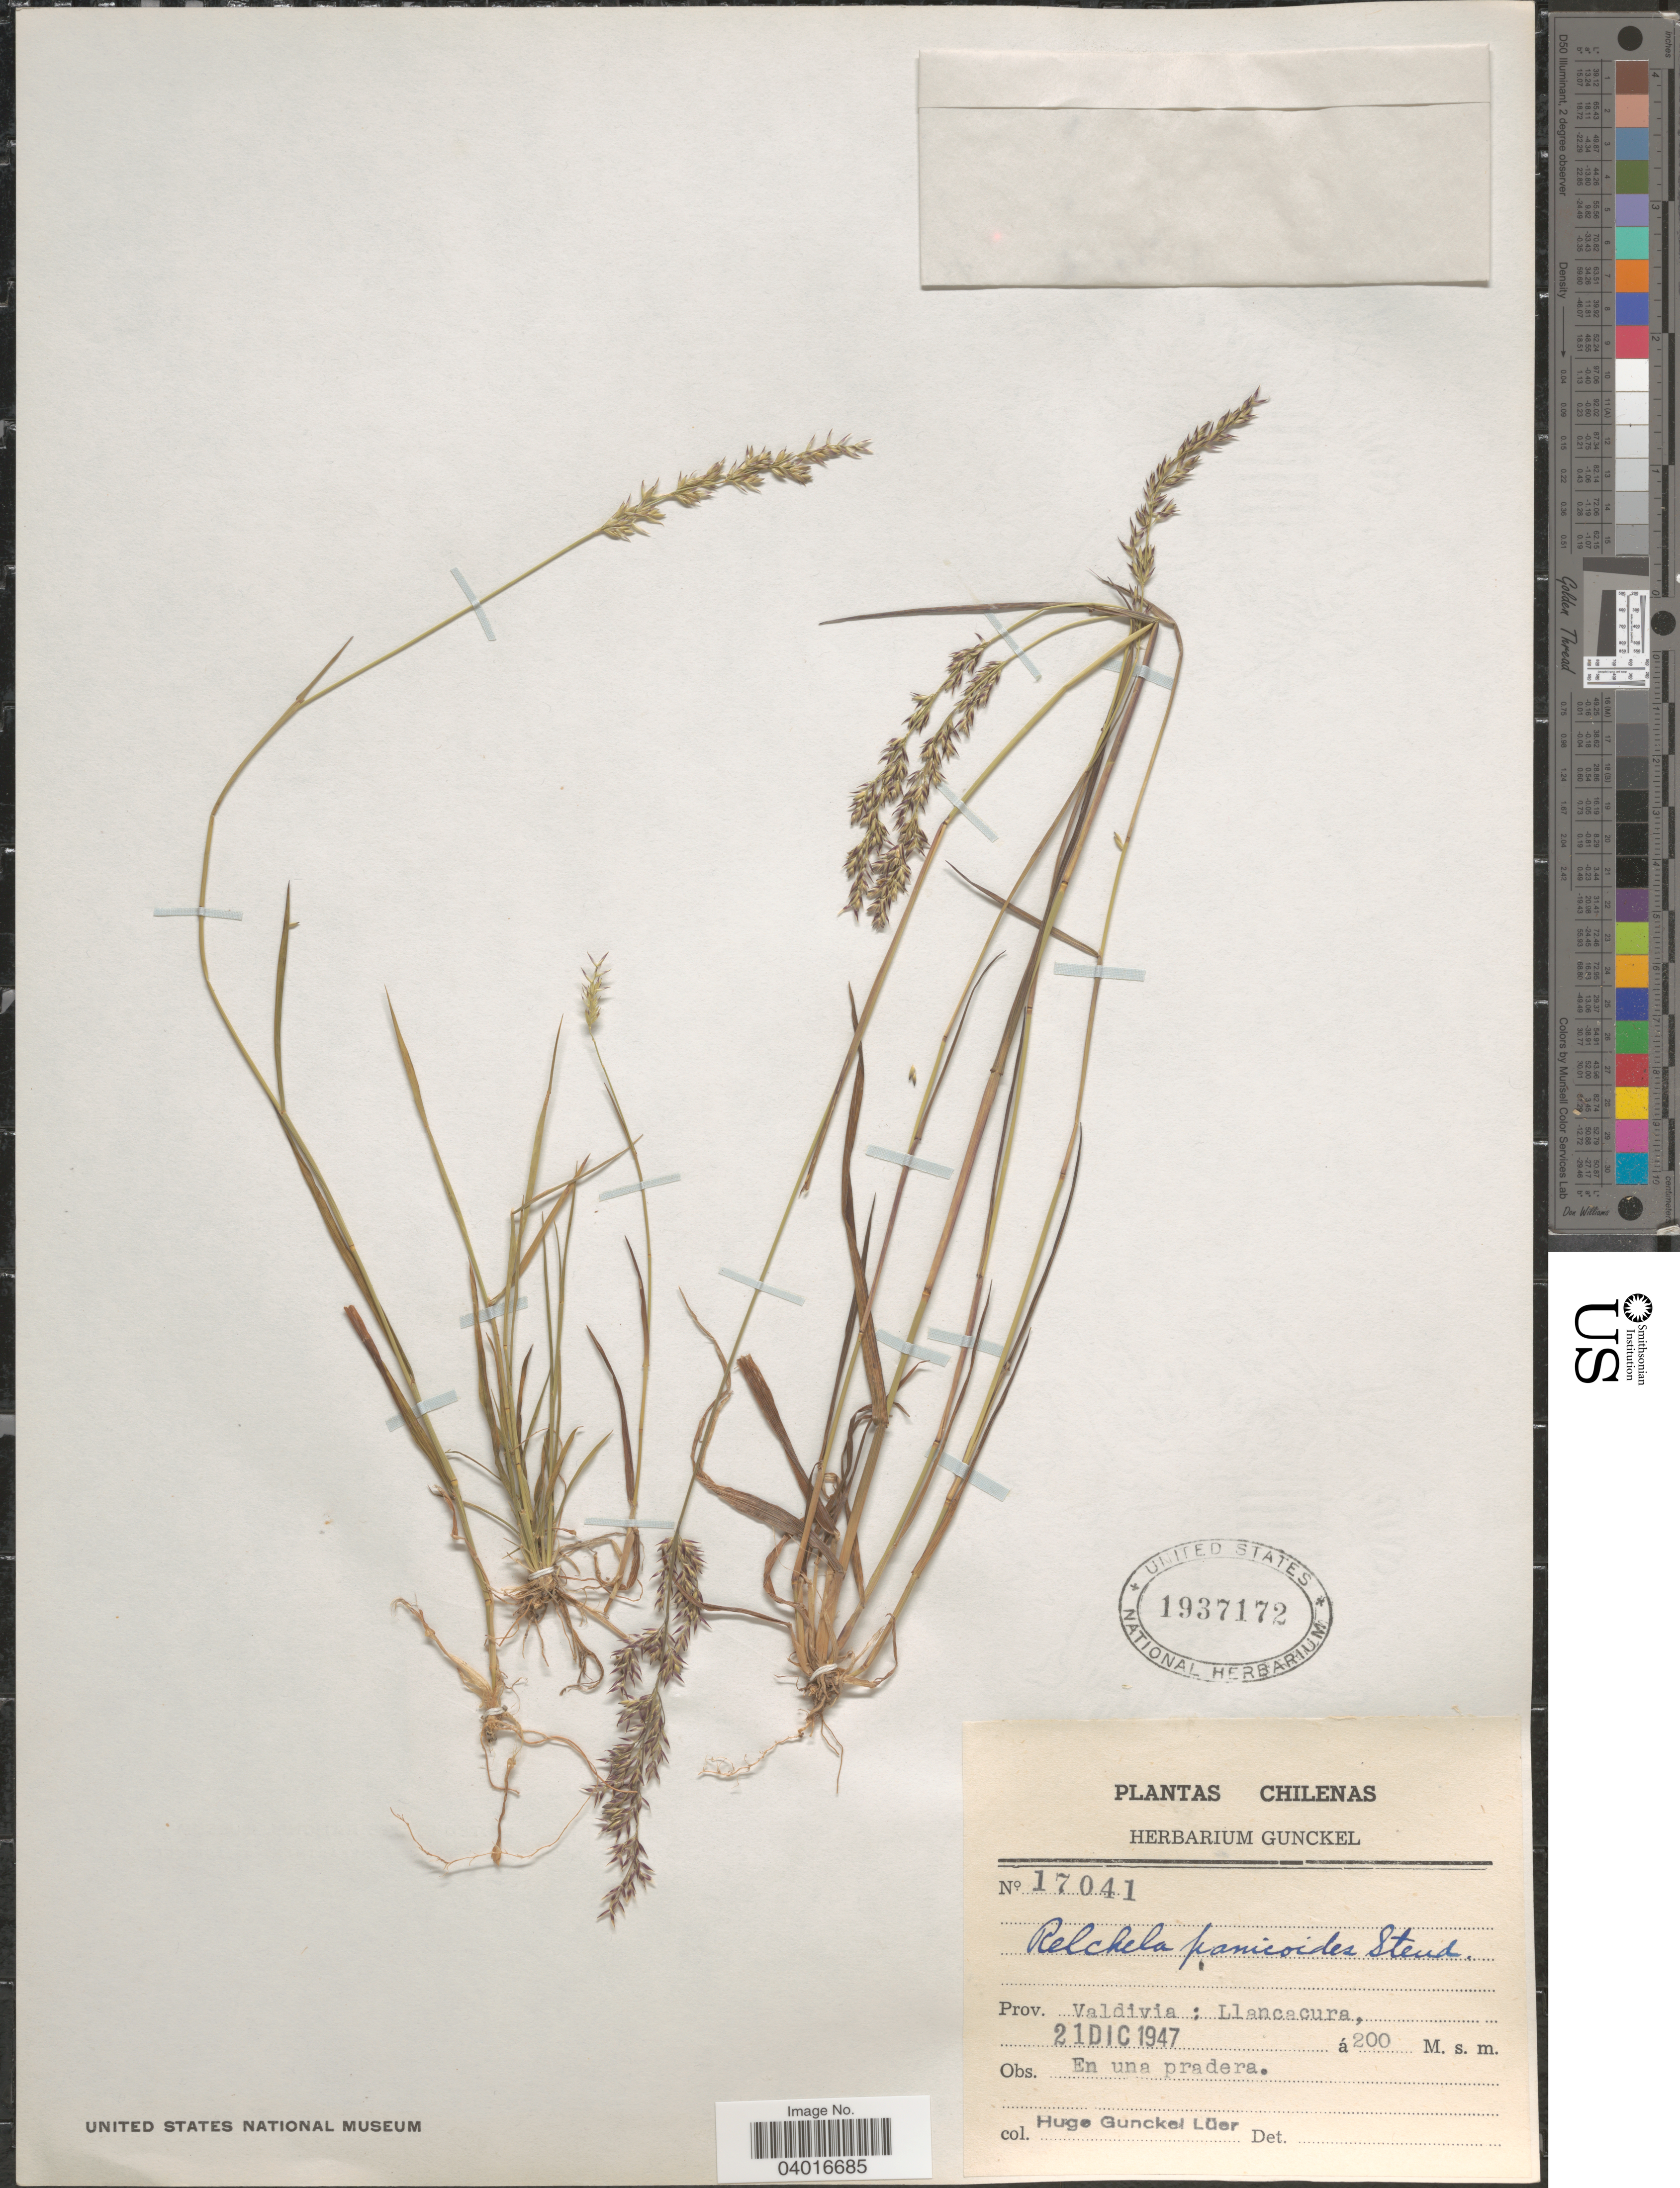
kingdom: Plantae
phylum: Tracheophyta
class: Liliopsida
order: Poales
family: Poaceae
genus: Relchela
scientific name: Relchela panicoides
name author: Steud.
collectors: H. Gunckel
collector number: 17041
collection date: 1947-12-21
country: Chile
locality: Prov. Valdivia: Llancacura.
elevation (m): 200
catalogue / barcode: US 1937172